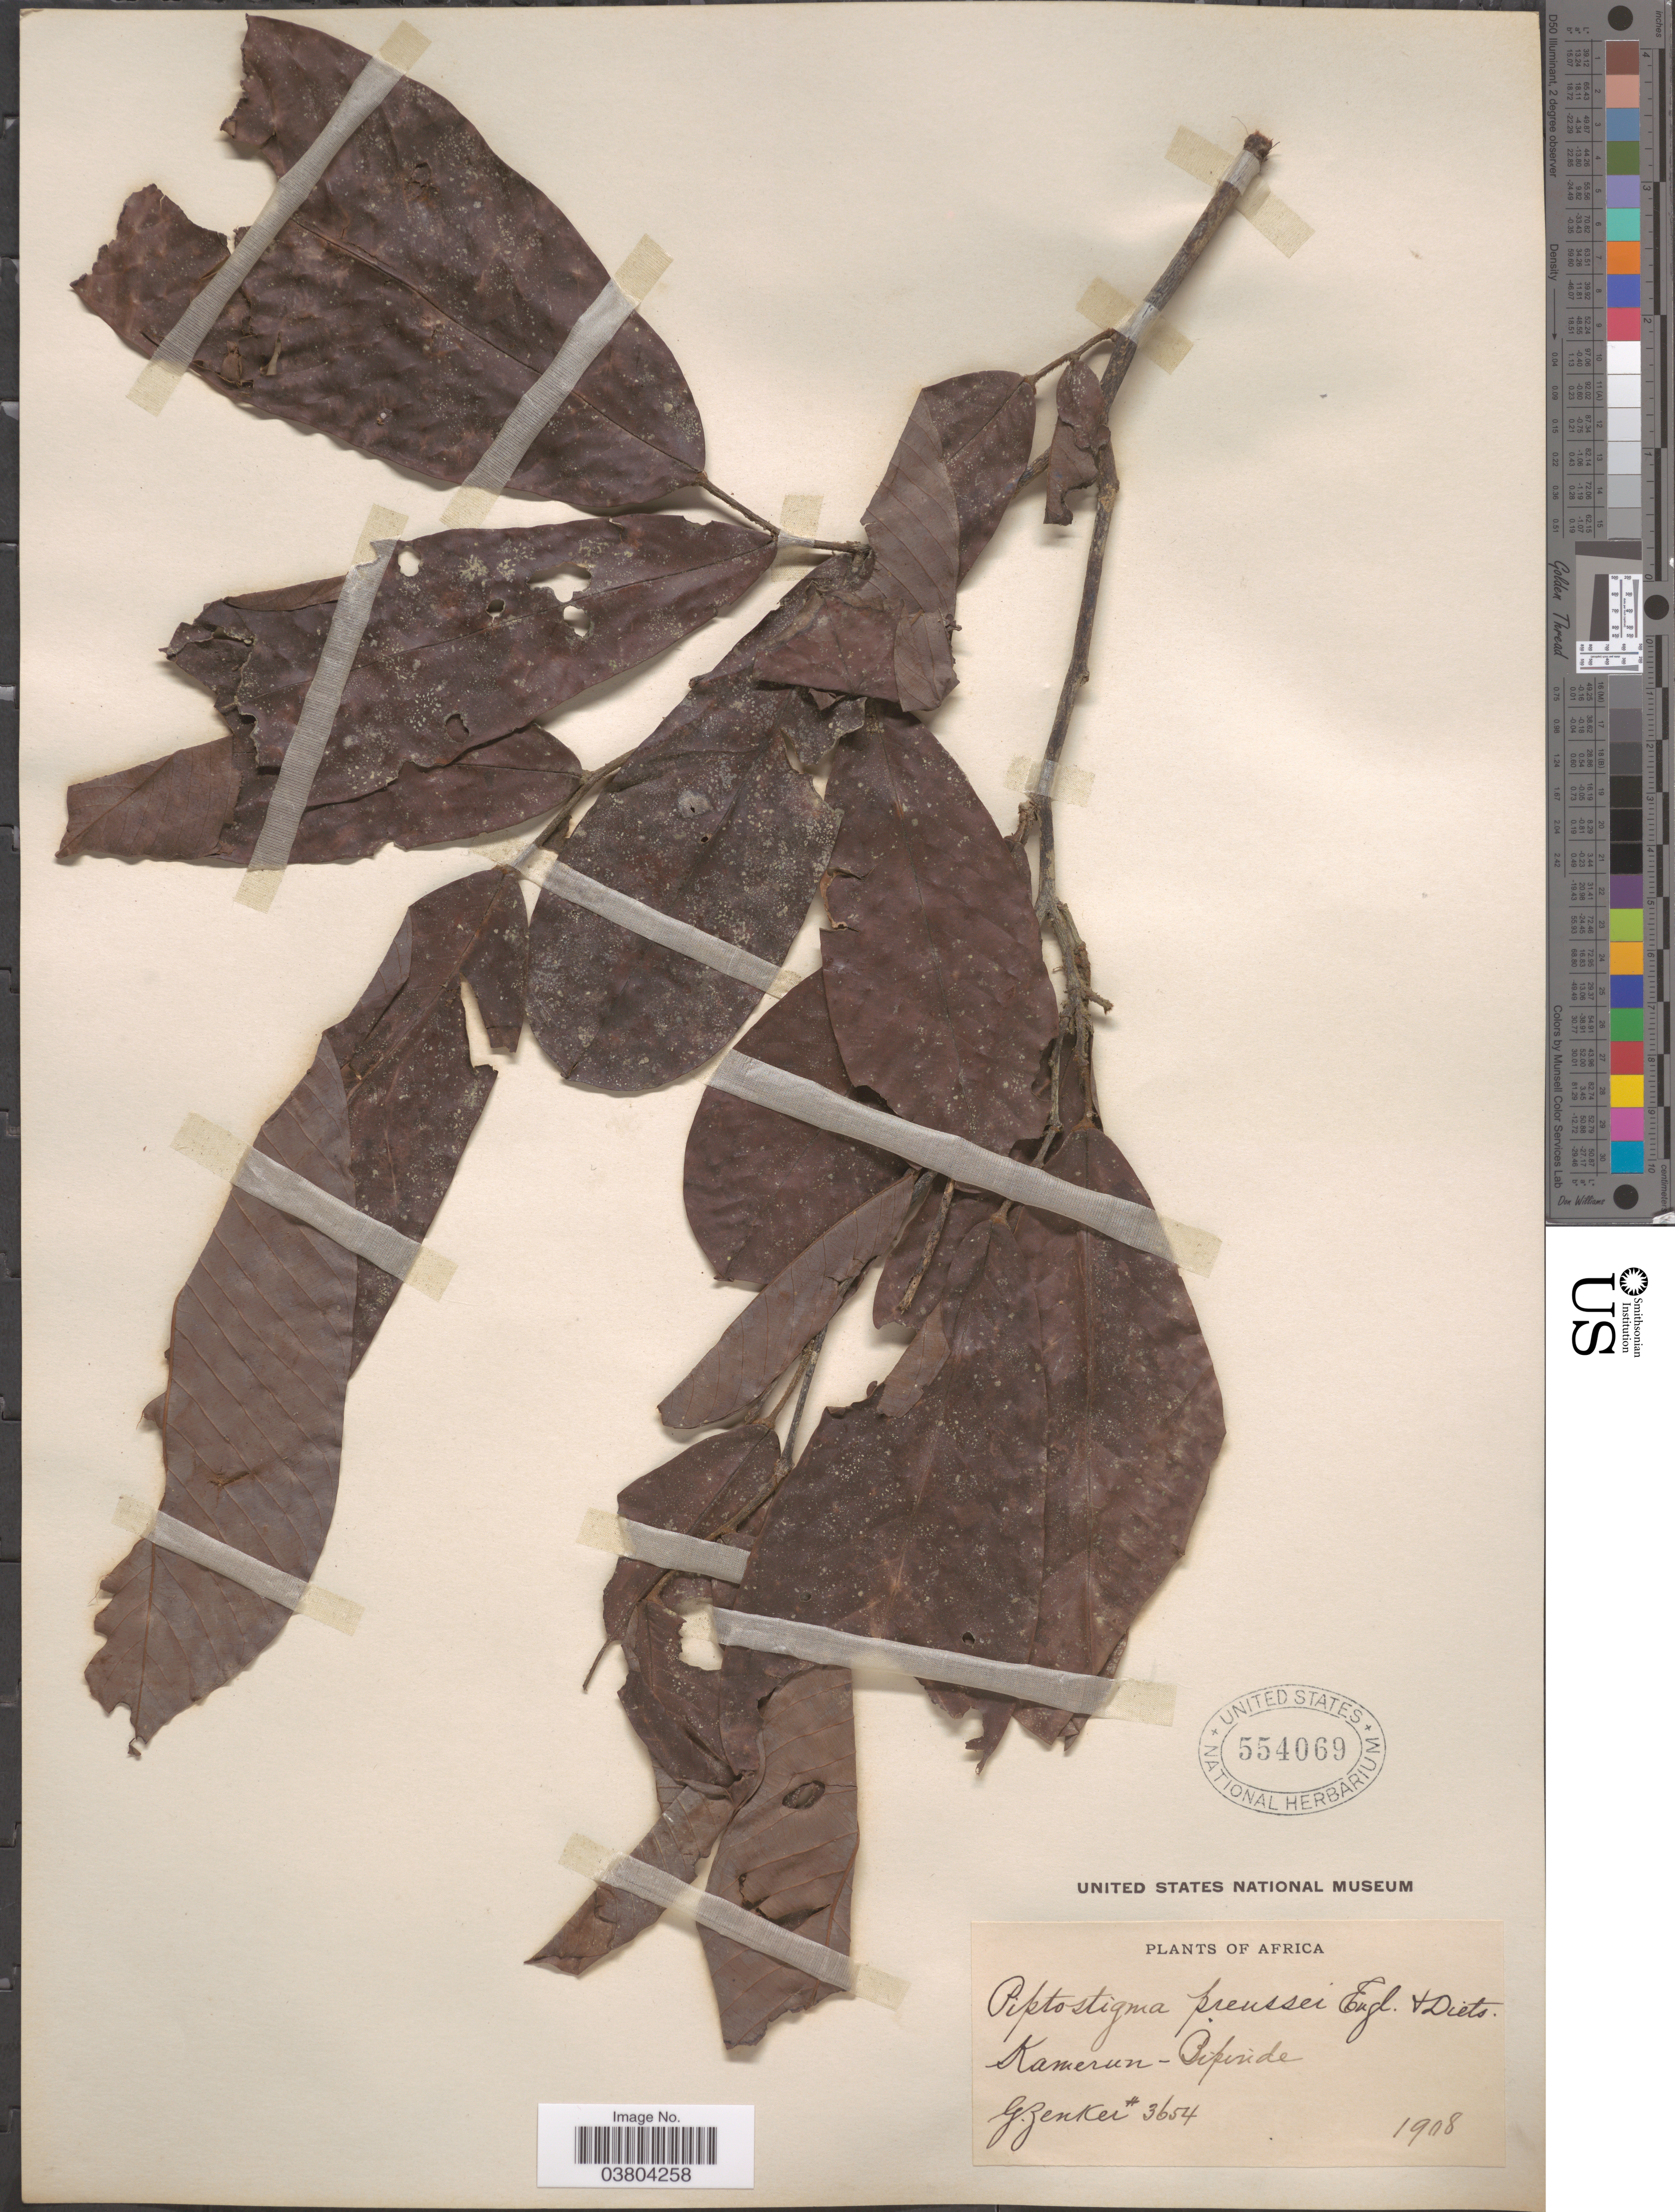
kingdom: Plantae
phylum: Tracheophyta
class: Magnoliopsida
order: Magnoliales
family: Annonaceae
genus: Piptostigma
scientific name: Piptostigma preussii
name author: Engl. & Diels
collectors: G. A. Zenker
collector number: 3654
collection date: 1908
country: Cameroon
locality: Kamerun-Bipinde.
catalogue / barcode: US 554069